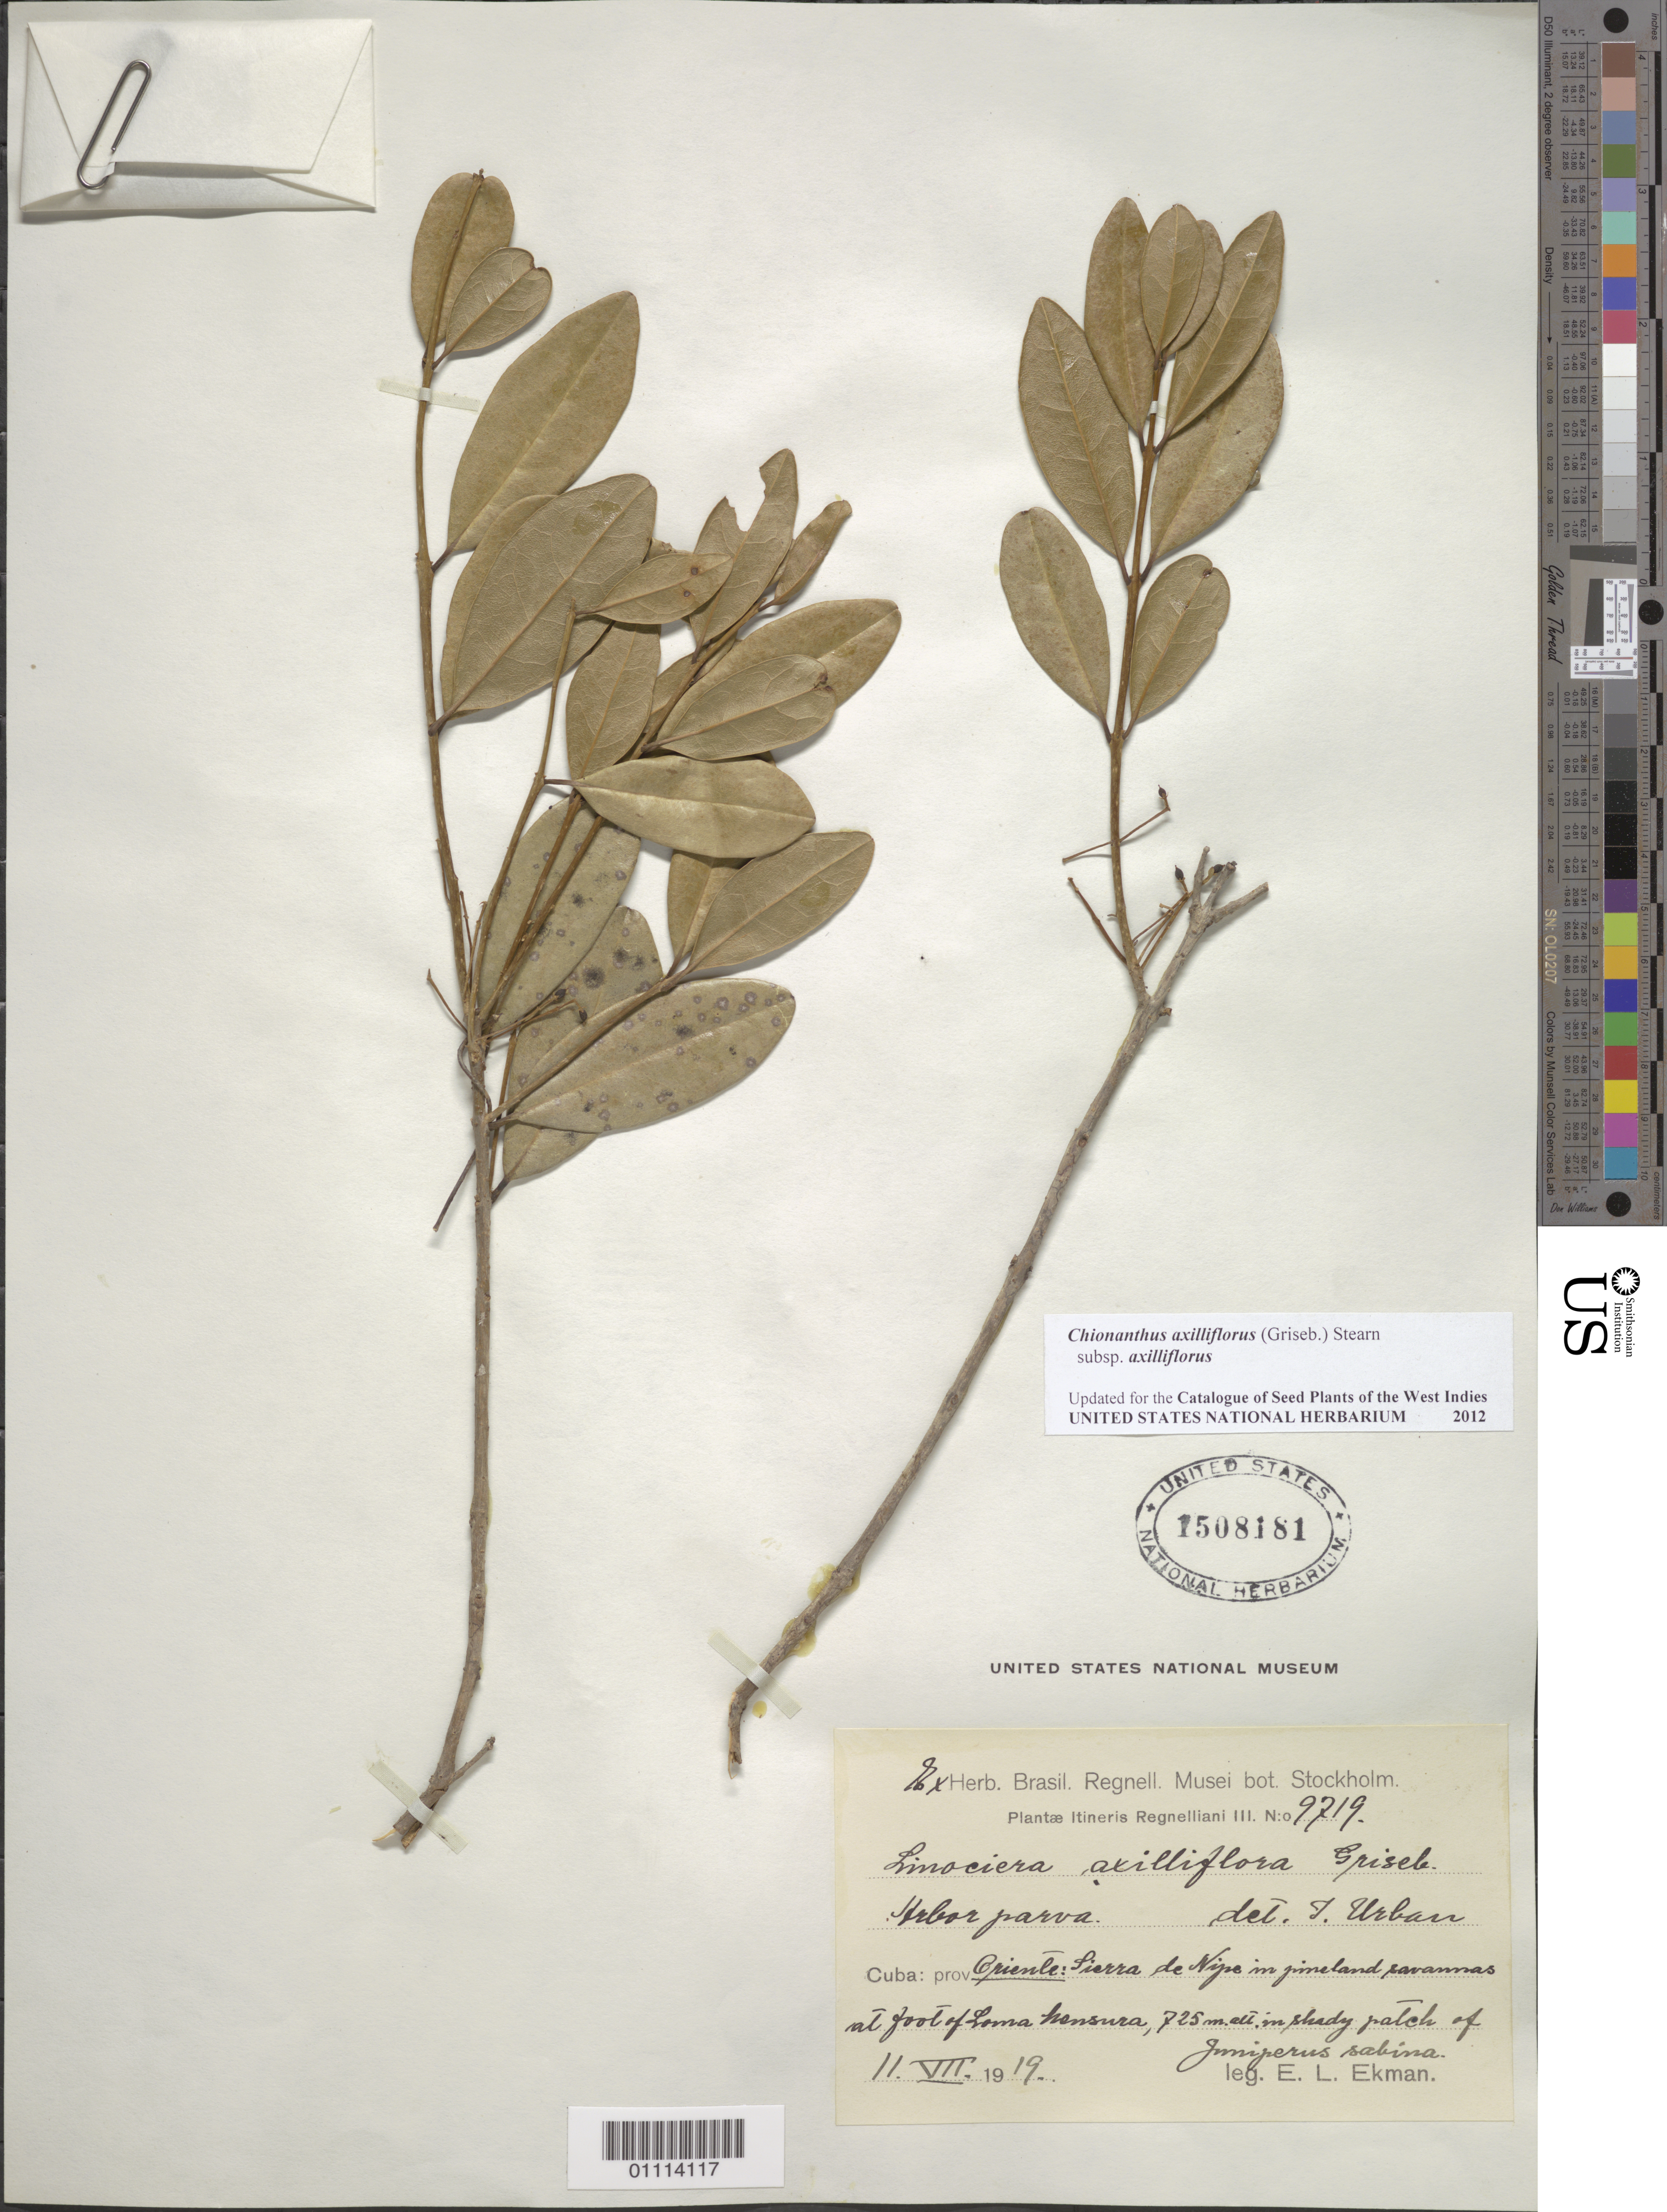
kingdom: Plantae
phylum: Tracheophyta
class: Magnoliopsida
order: Lamiales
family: Oleaceae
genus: Linociera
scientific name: Linociera axilliflora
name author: Griseb.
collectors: E. L. Ekman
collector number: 9719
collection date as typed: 02 Aug 1919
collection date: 1919-08-02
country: Cuba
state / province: Holguín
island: Cuba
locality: Oriente: Sierra de Nipe in pineland savannas at foot of Loma Monsura, in shady patch of Juniferus sabina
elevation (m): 725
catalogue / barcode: US 1508181